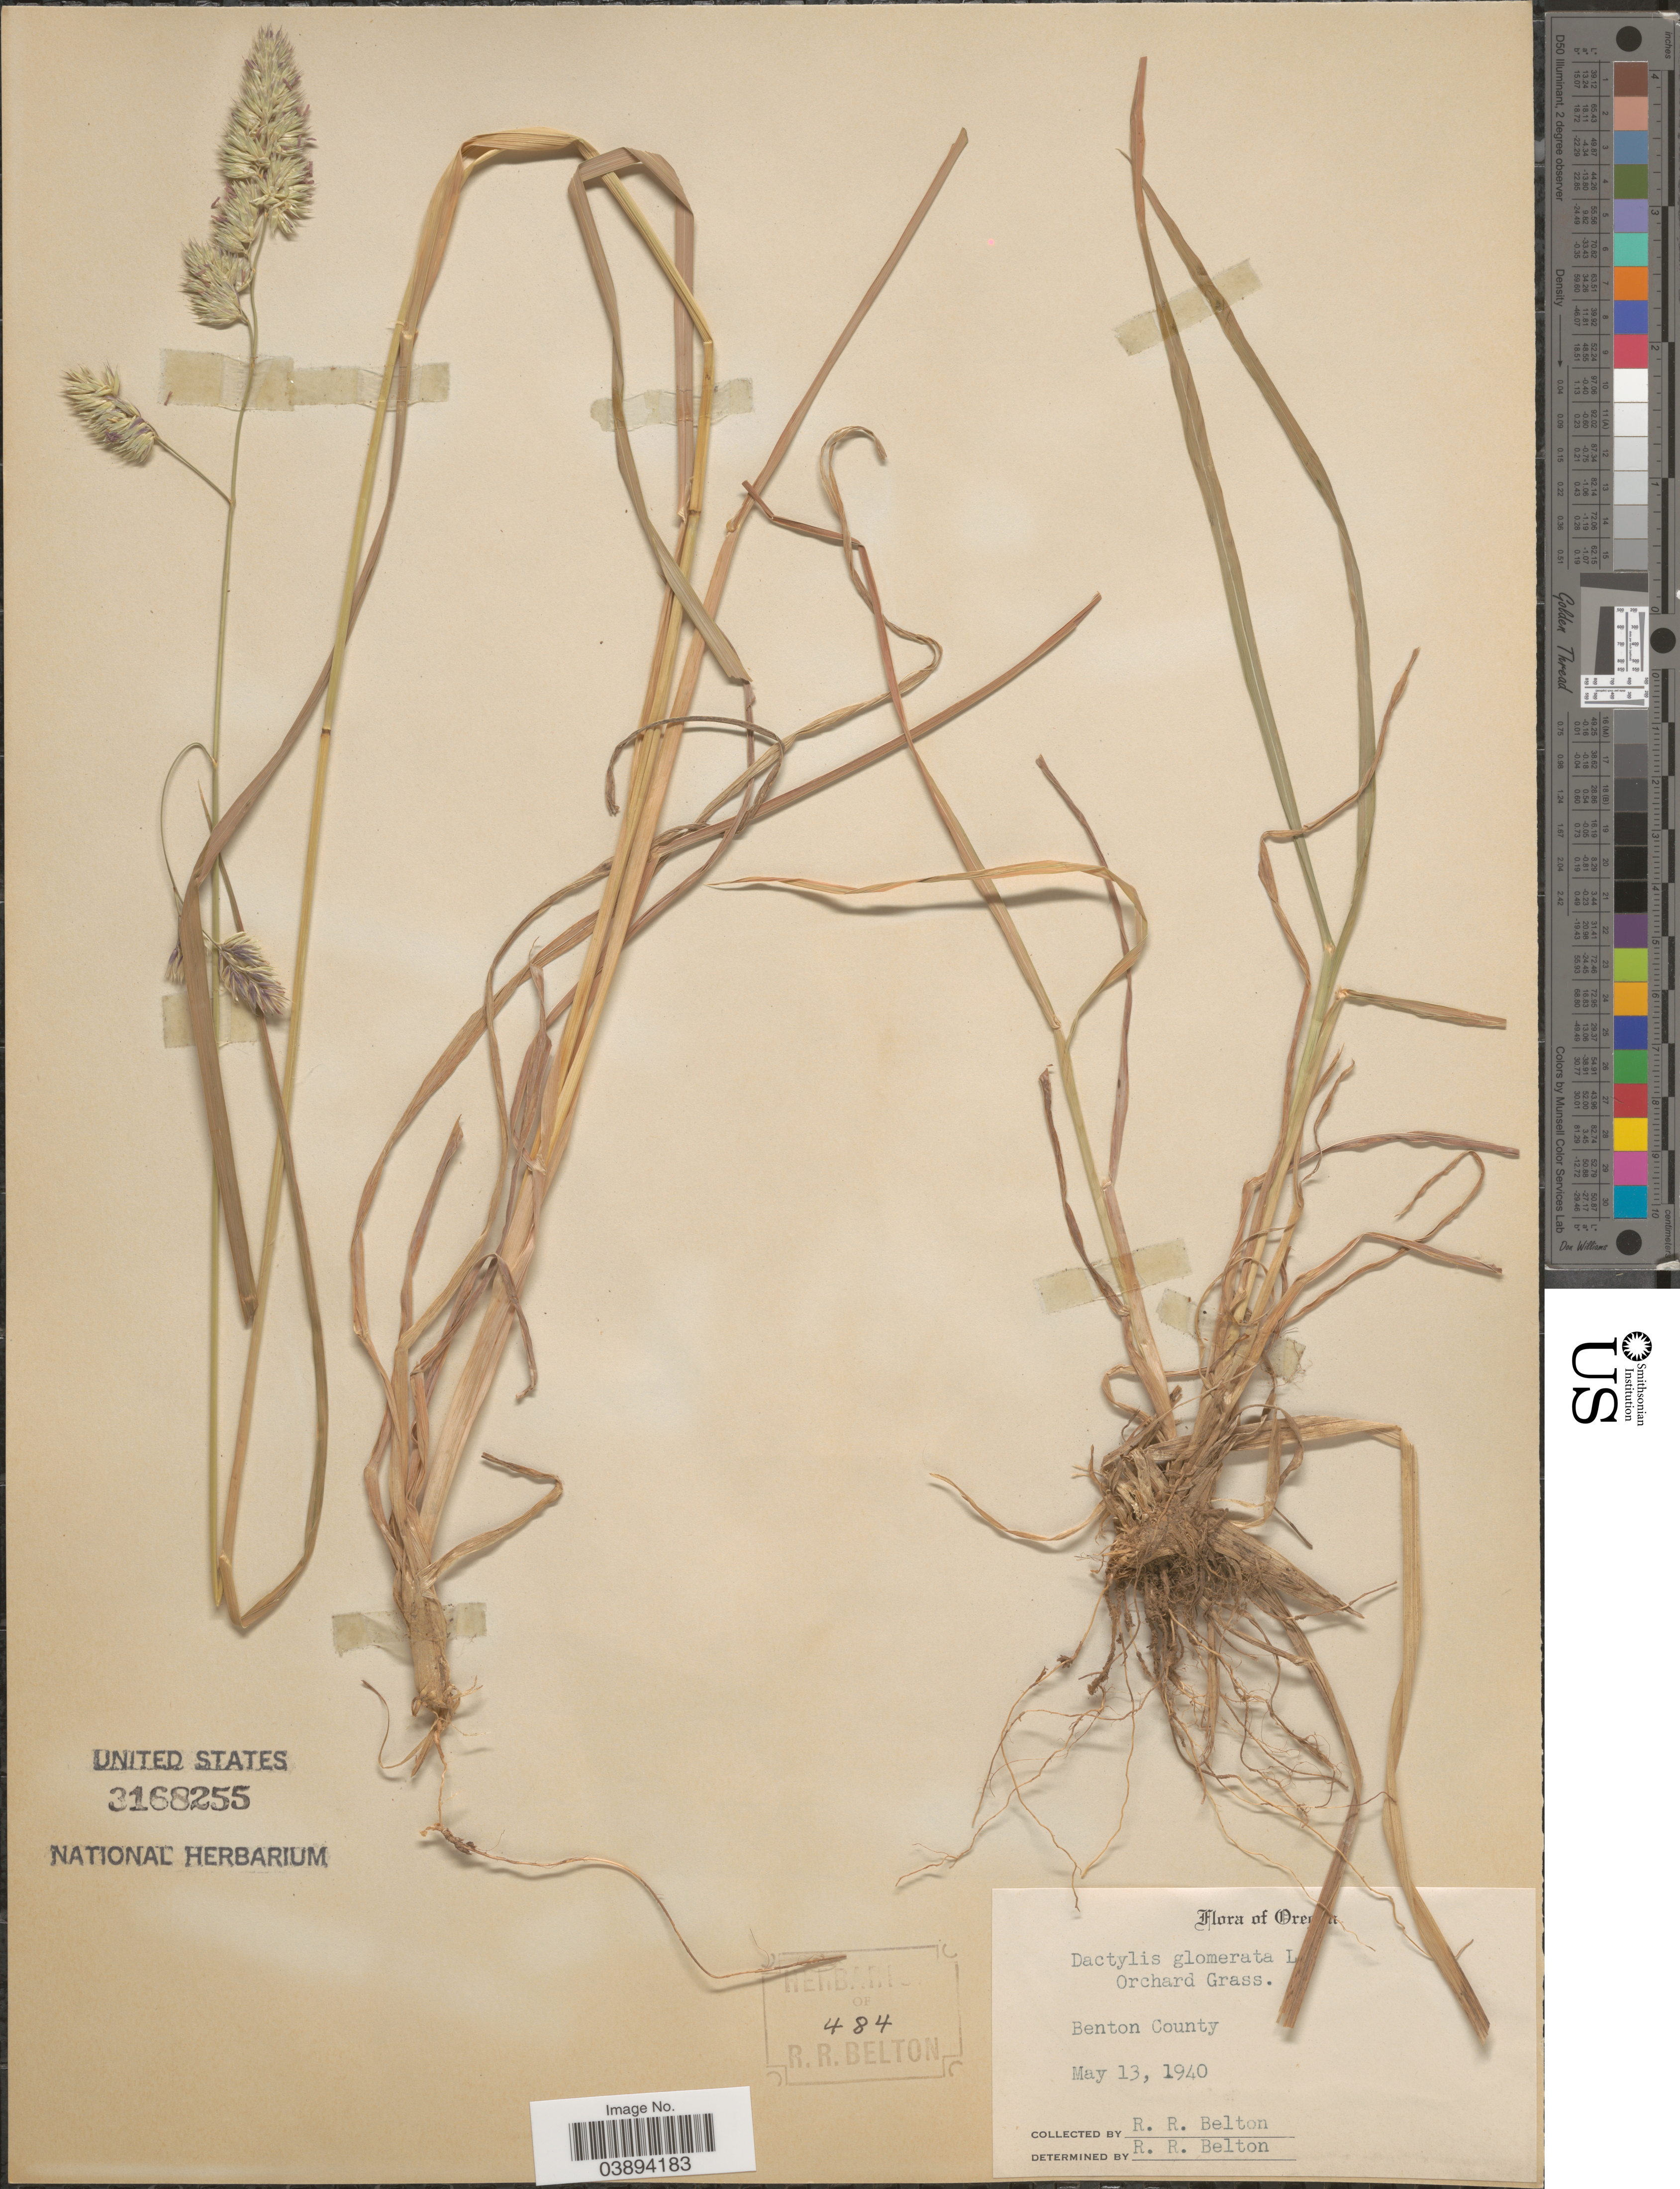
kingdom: Plantae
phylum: Tracheophyta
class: Liliopsida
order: Poales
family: Poaceae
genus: Dactylis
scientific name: Dactylis glomerata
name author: L.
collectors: R. Belton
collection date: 1940-05-13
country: United States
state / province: Oregon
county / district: Benton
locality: Benton County.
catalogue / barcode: US 3168255